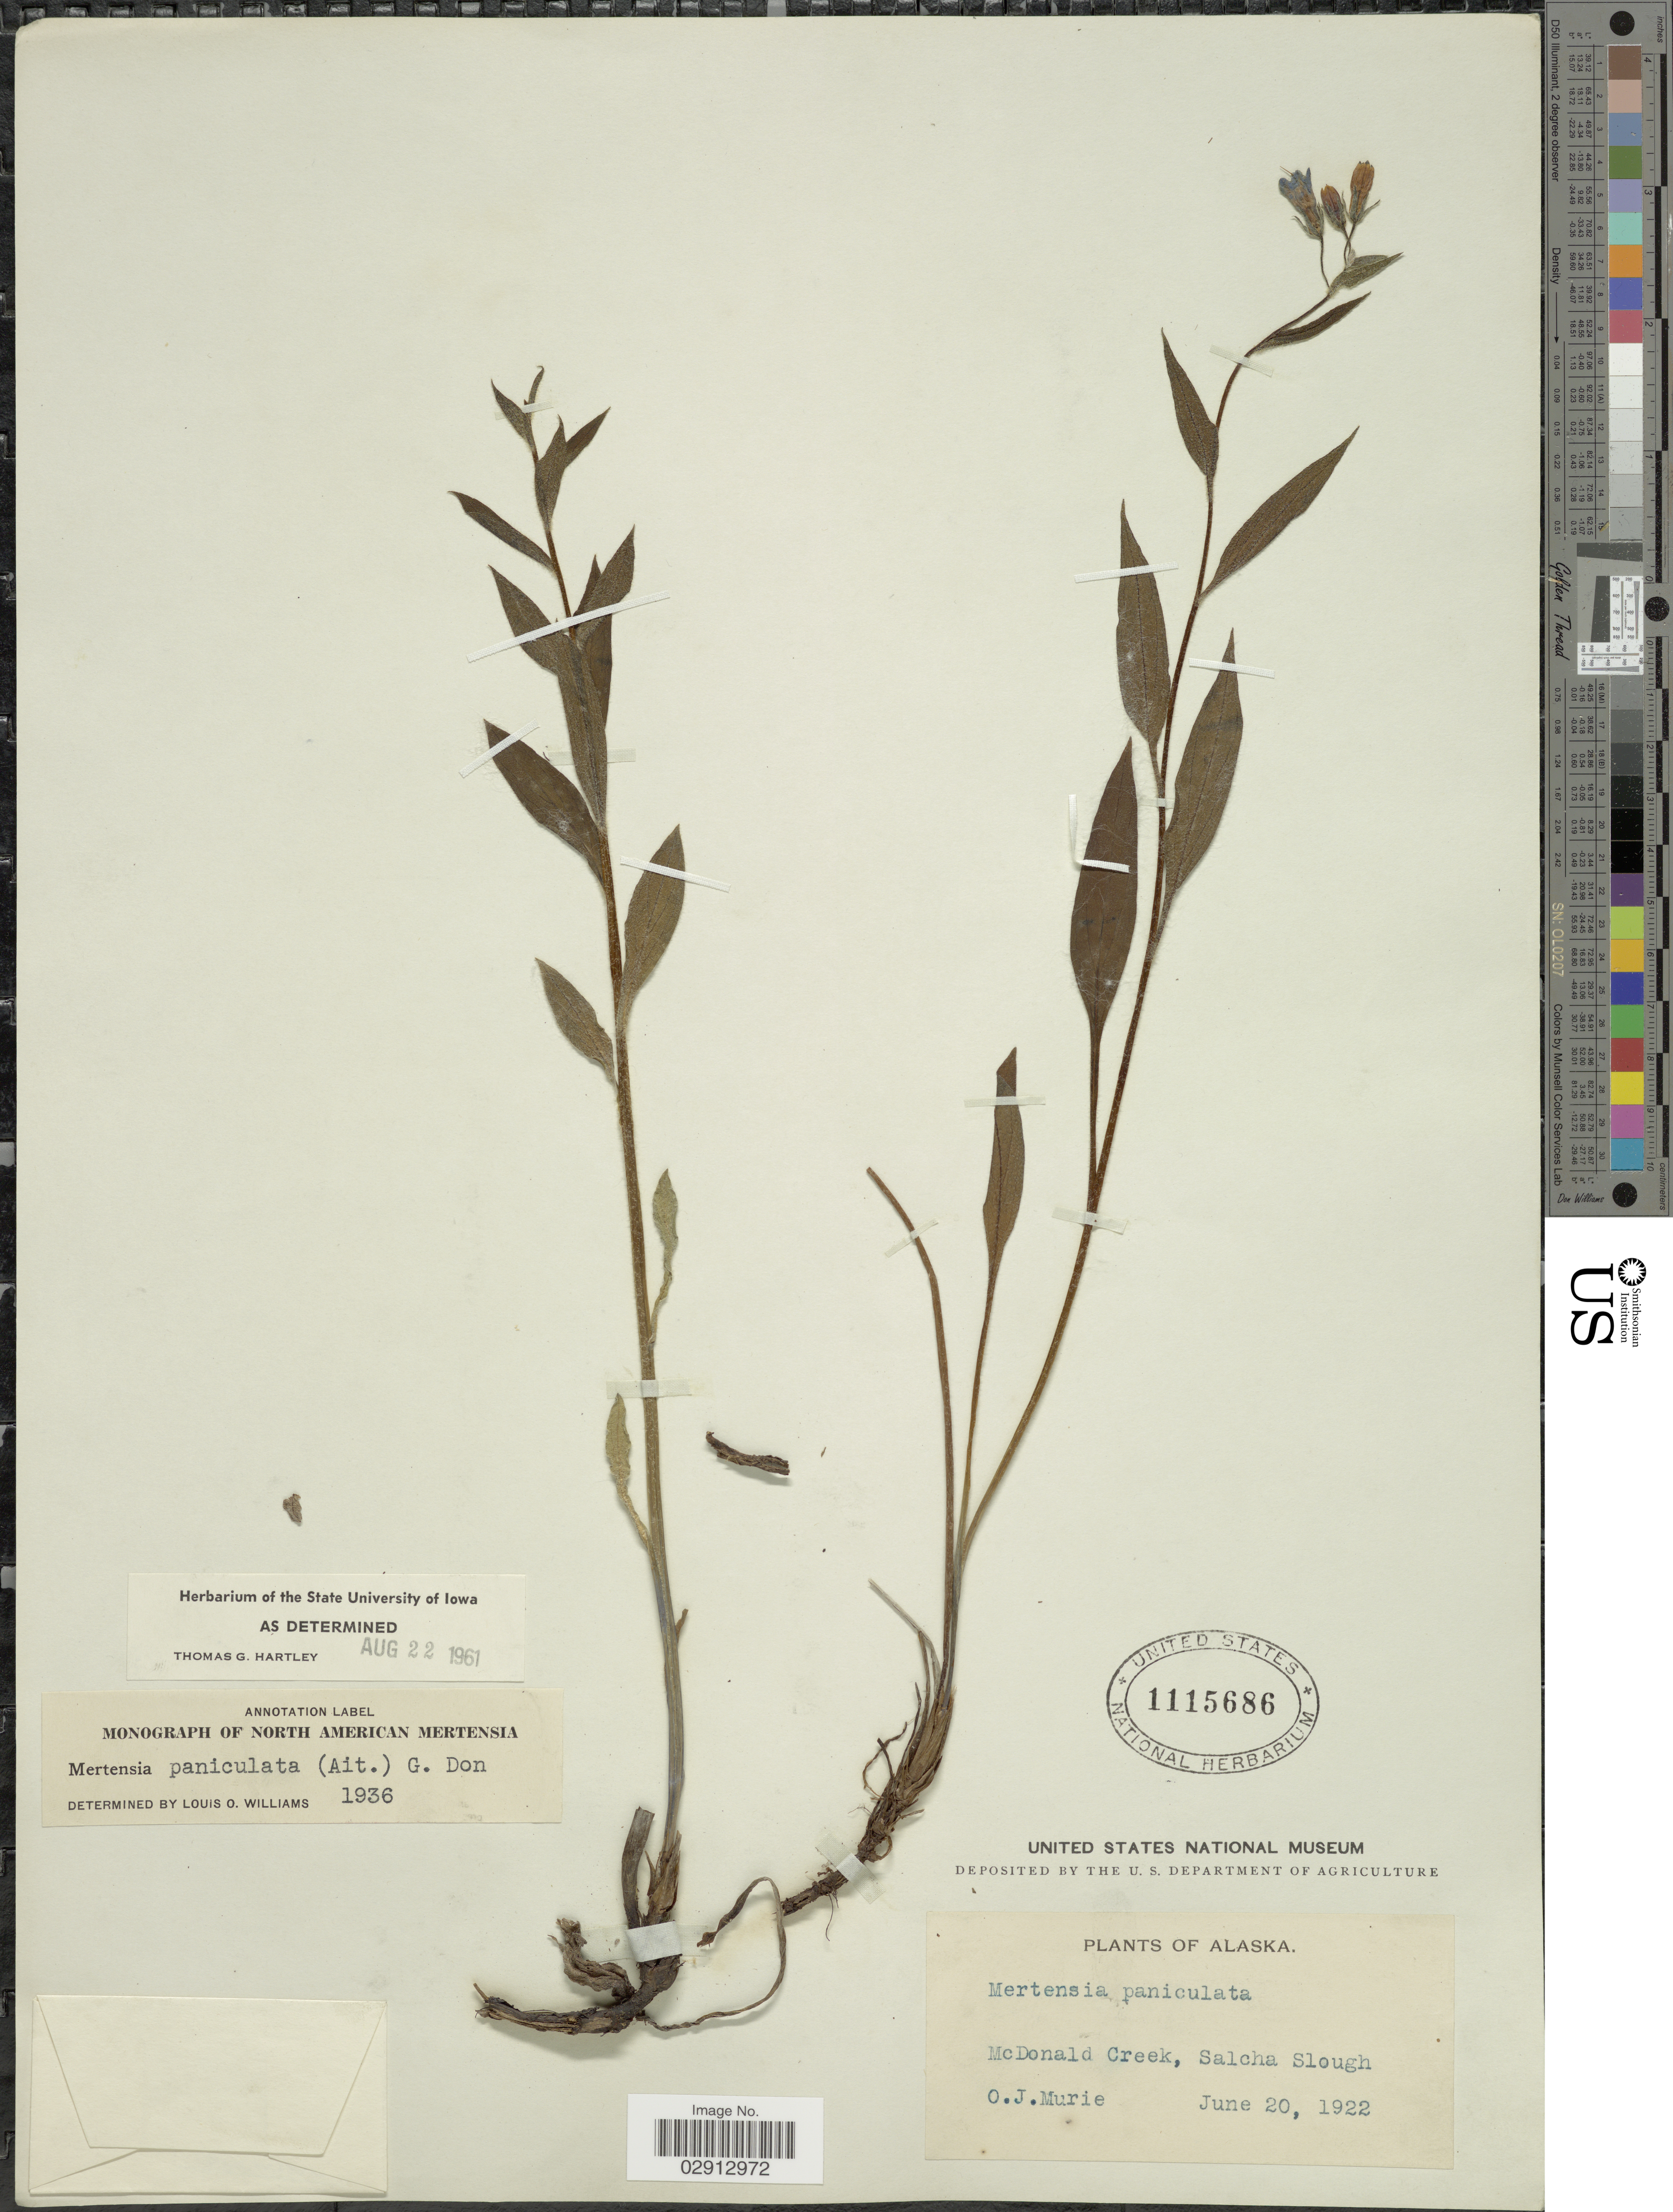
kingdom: Plantae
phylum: Tracheophyta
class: Magnoliopsida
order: Boraginales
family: Boraginaceae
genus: Mertensia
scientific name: Mertensia paniculata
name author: (Aiton) G. Don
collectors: O. Murie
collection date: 1922-06-20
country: United States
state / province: Alaska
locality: McDonald Creek, Salcha Slough.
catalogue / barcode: US 1115686